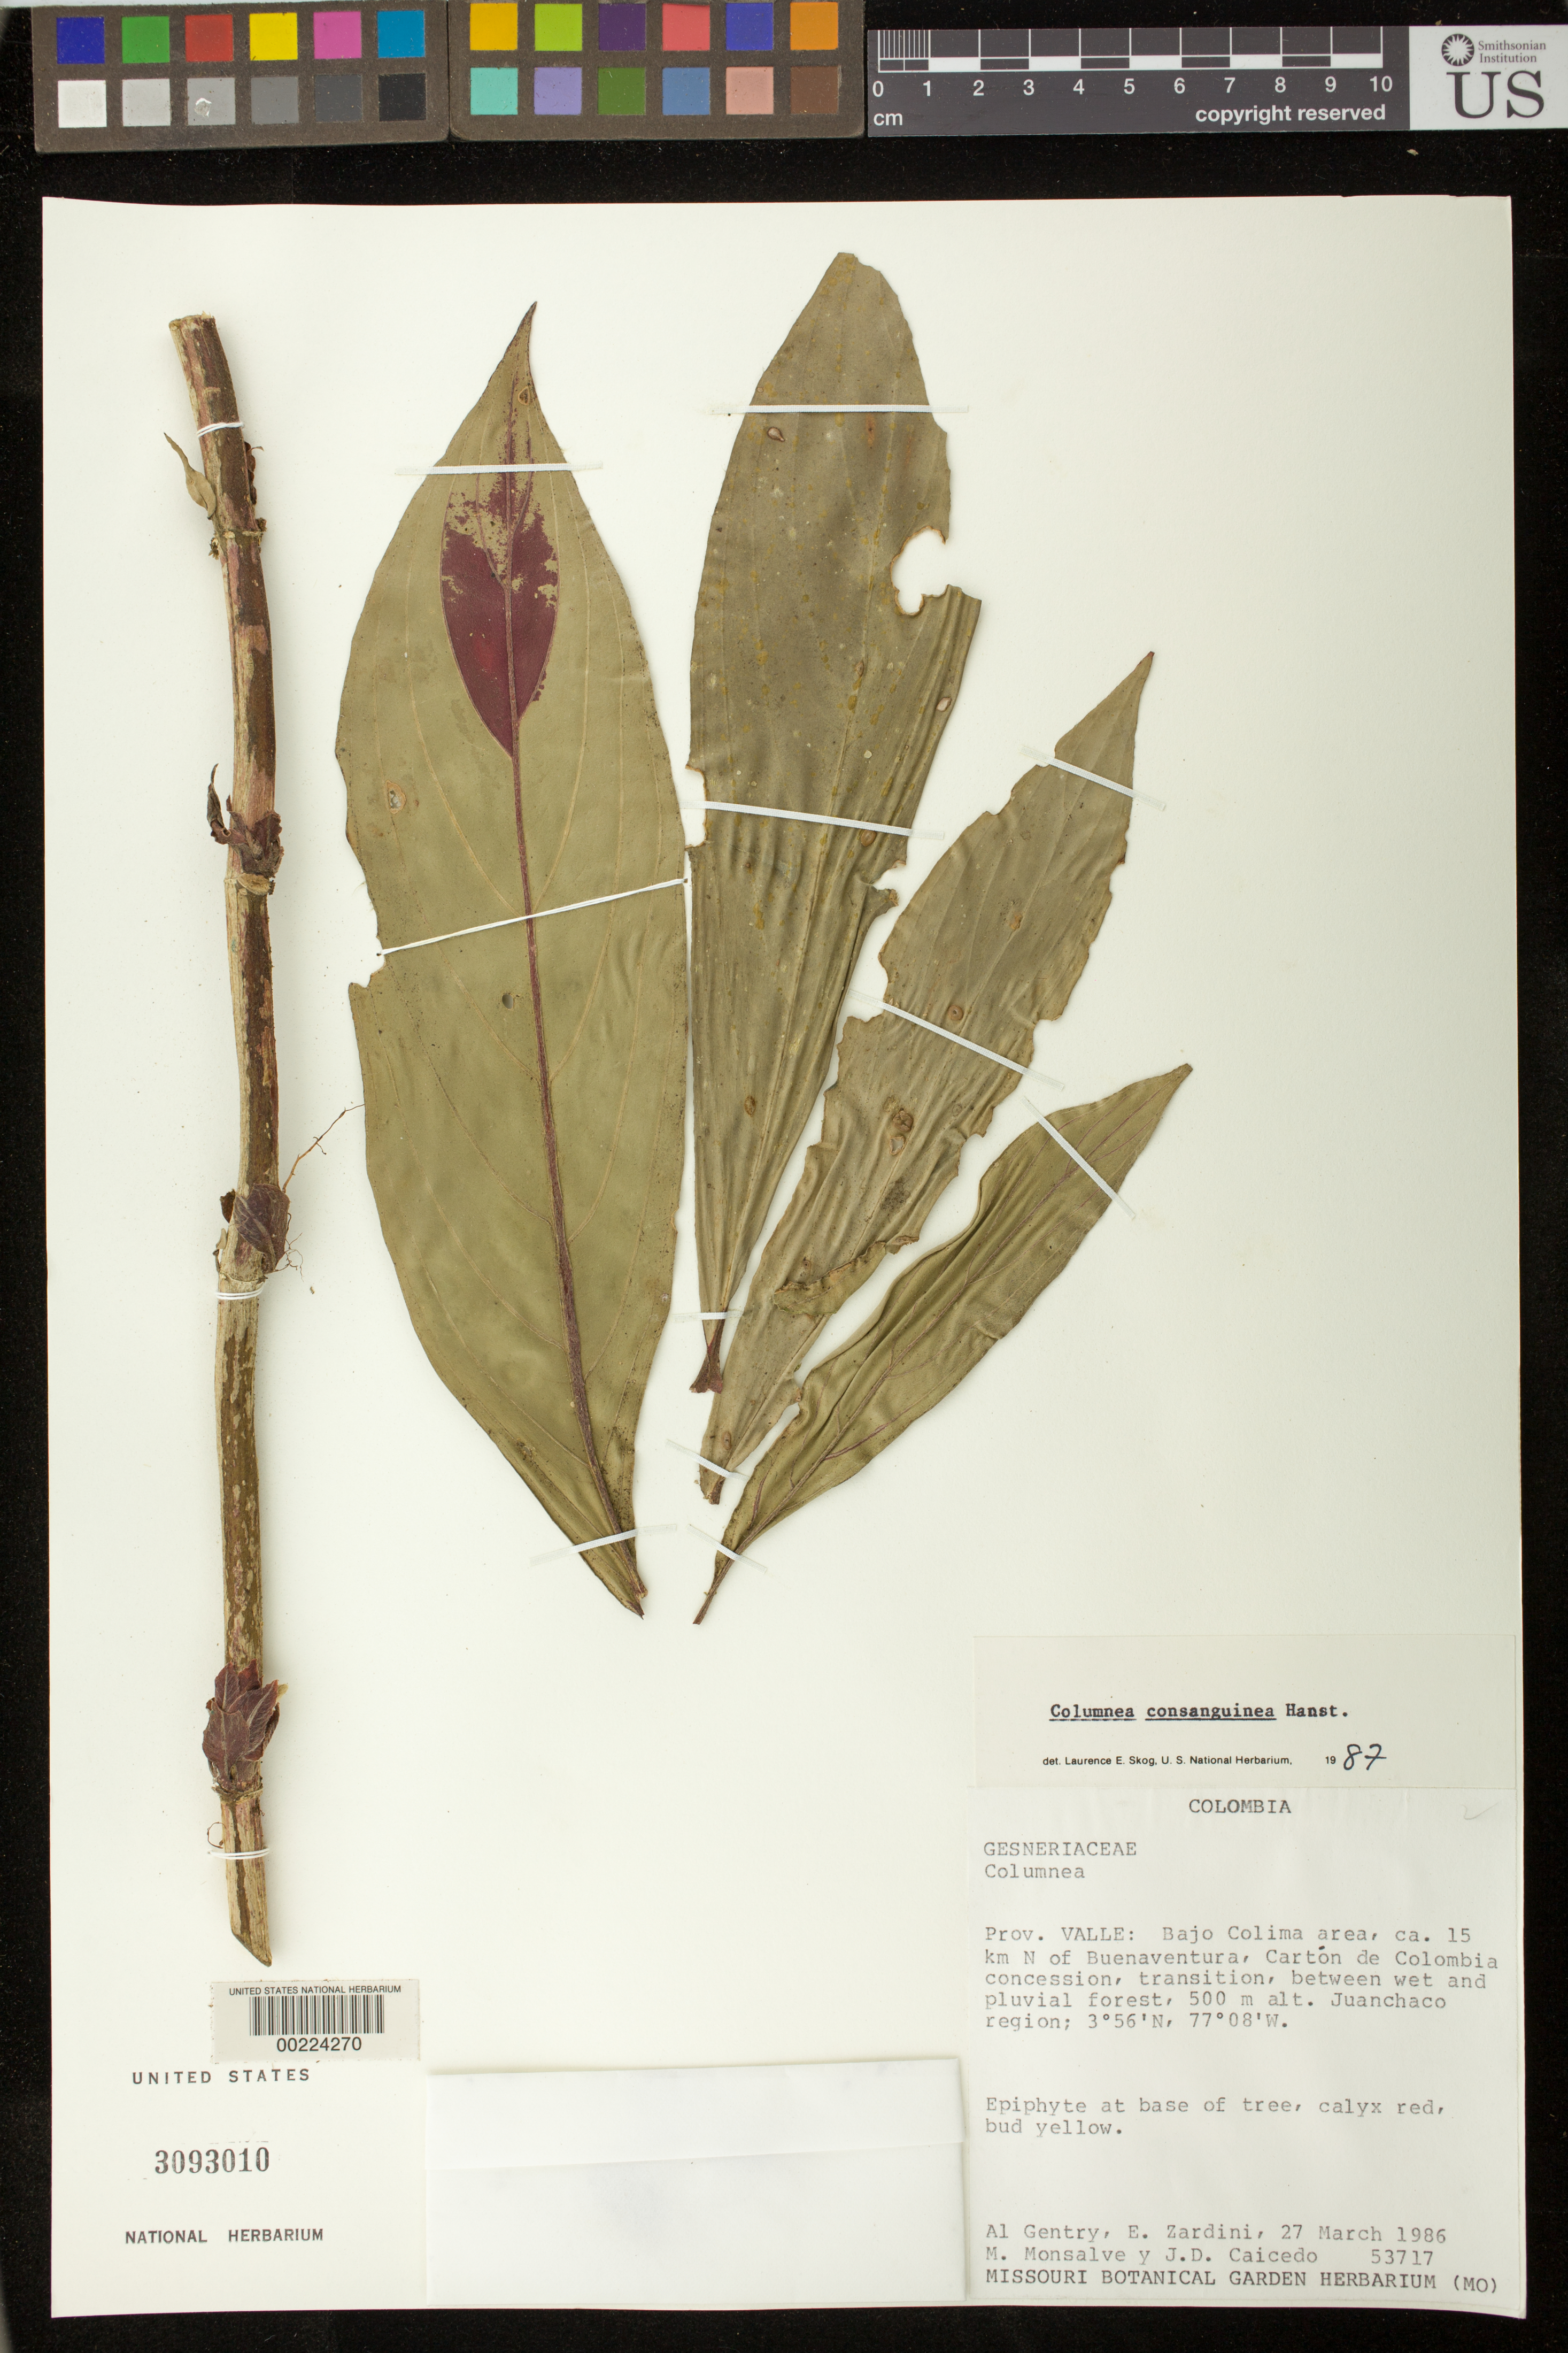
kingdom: Plantae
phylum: Tracheophyta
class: Magnoliopsida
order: Lamiales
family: Gesneriaceae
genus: Columnea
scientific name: Columnea consanguinea Hanst. var. consanguinea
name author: (Hanst.) Hanst.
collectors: A. H. Gentry, E. M. Zardini, M. Monsalve & J. Caicedo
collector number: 53717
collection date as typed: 27 Mar 1986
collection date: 1986-03-27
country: Colombia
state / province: Valle del Cauca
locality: Bajo Calima area, ca 15 km N of Buenaventura, carton de Colombia concession, Juanchaco region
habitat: Transition, between wet and pluvial forest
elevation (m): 500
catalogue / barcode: US 3093010